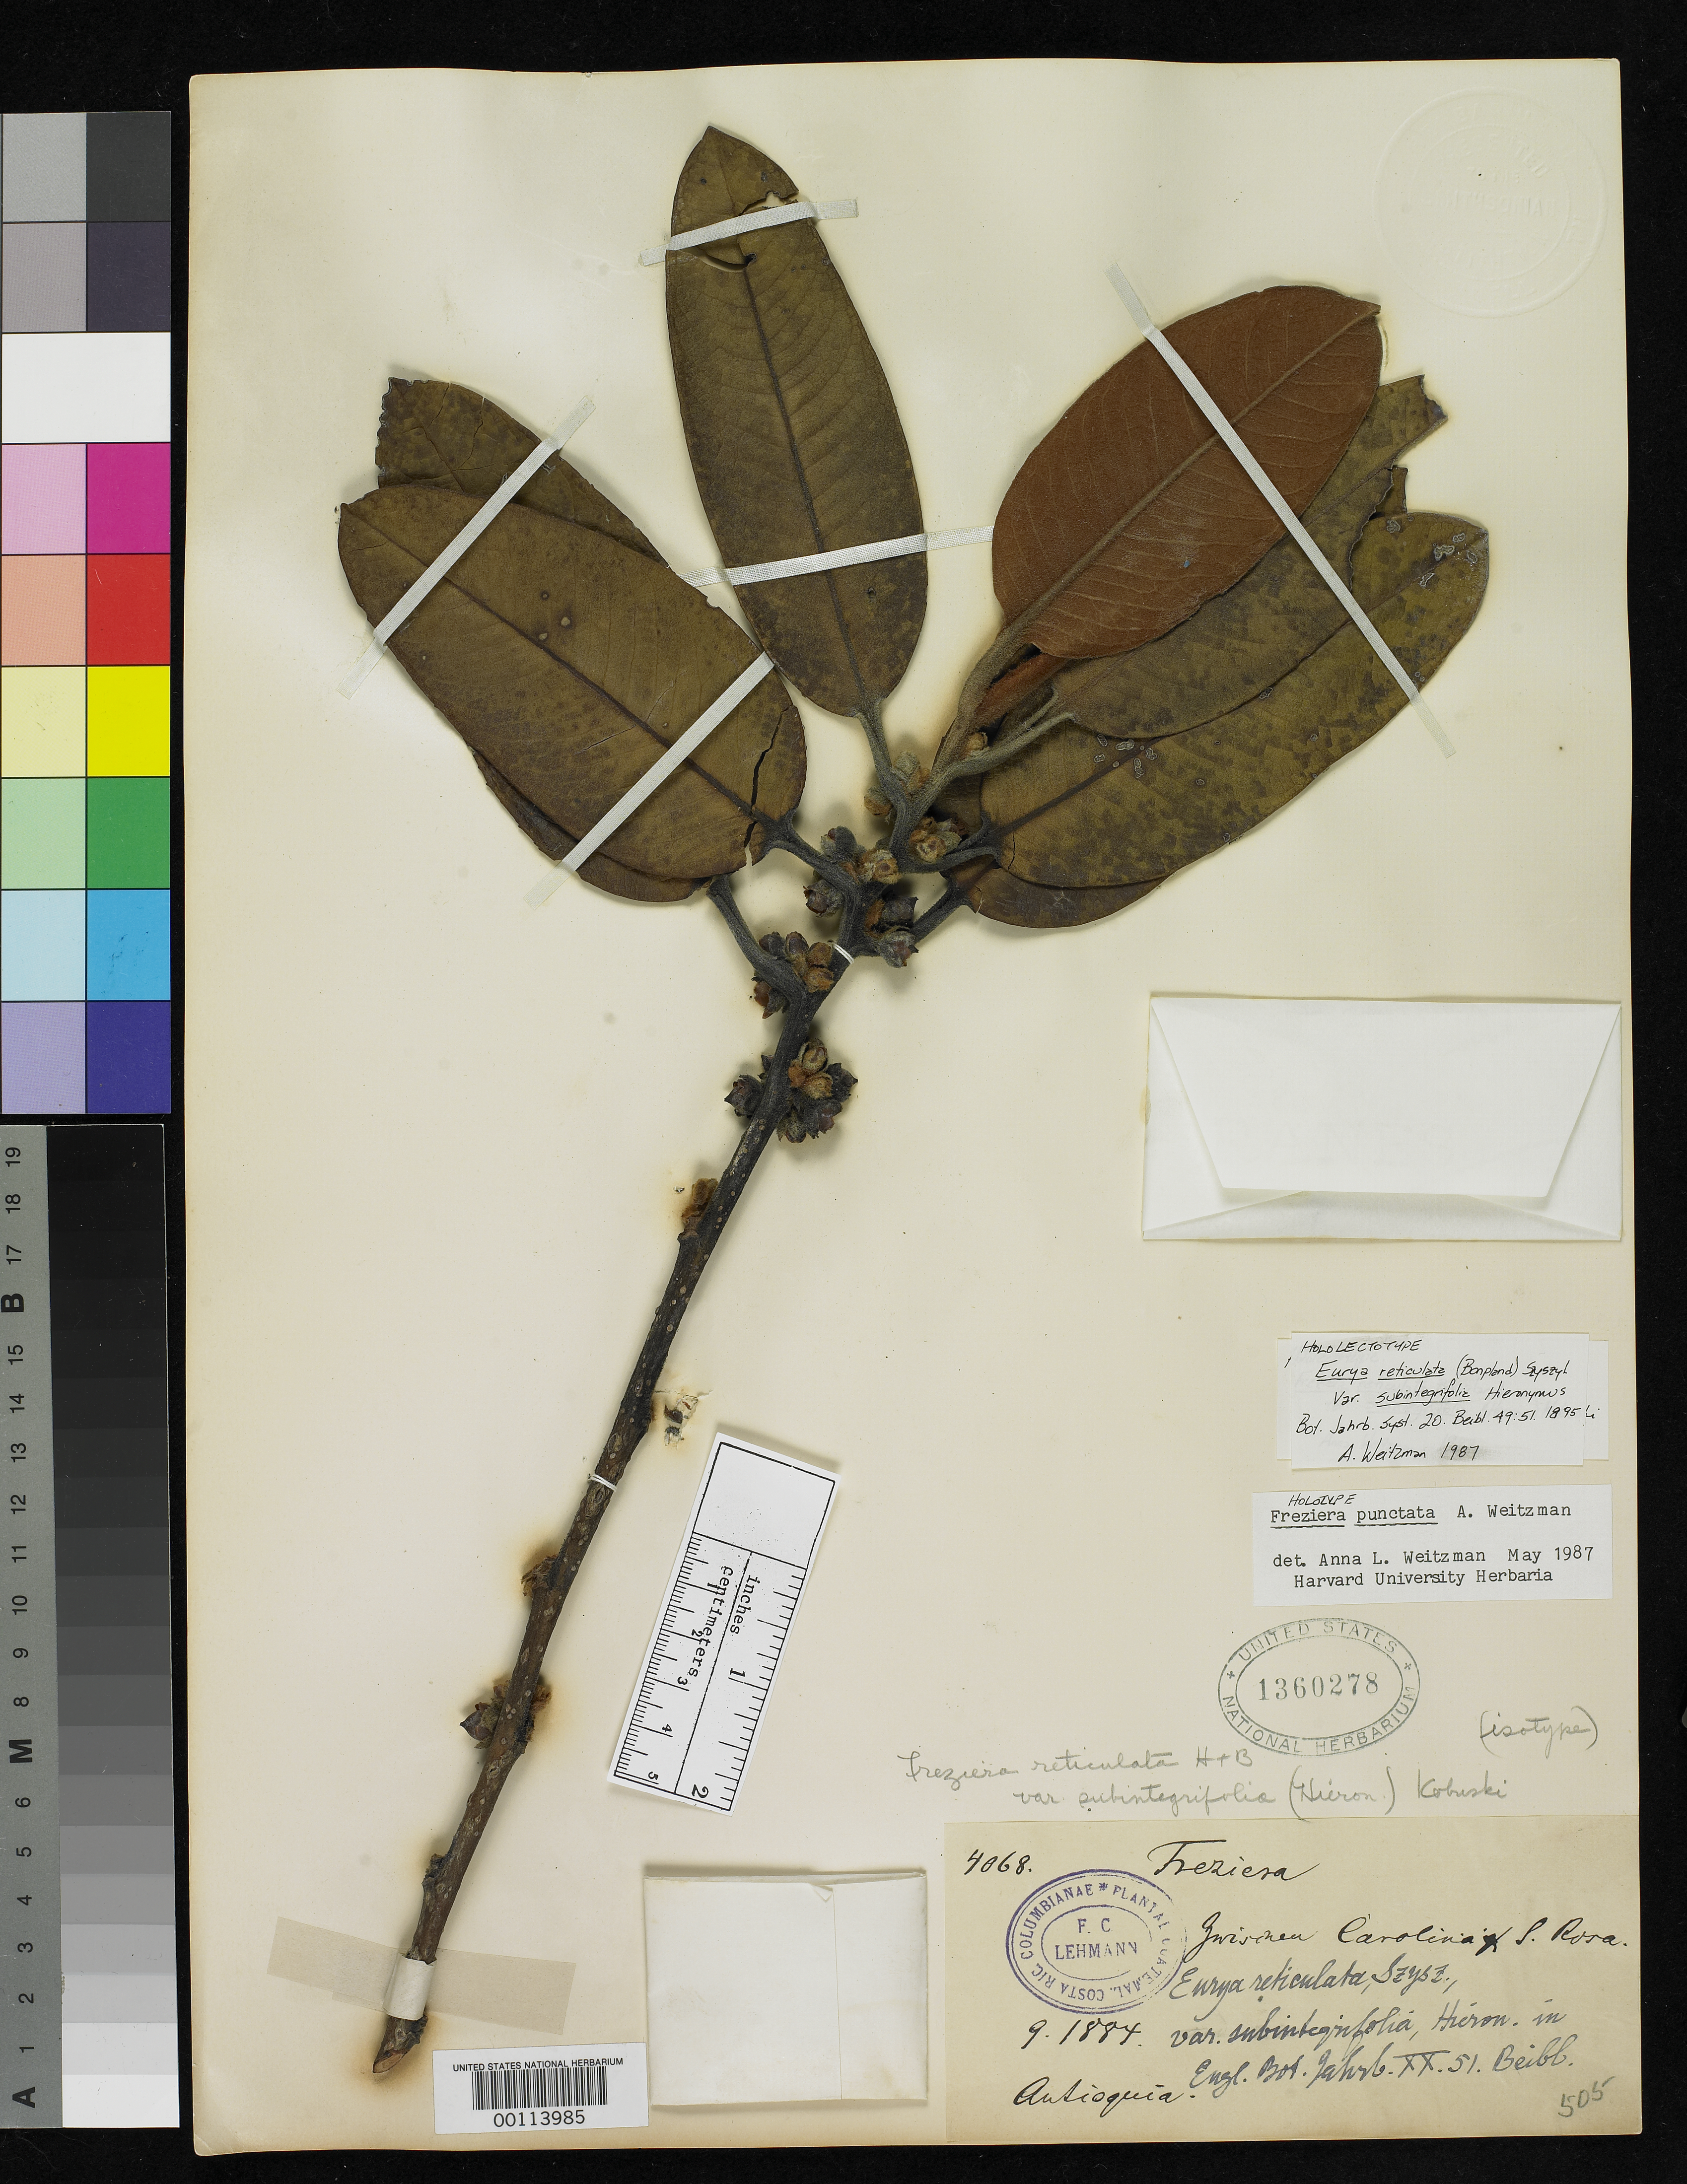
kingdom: Plantae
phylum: Tracheophyta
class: Magnoliopsida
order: Ericales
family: Pentaphylacaceae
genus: Eurya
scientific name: Eurya reticulata var. subintegrifolia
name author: Hieron.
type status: Voucher; Type Collection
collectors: F. C. Lehmann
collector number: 4068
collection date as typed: Sep 1884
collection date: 1884-09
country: Colombia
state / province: Antioquia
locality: Crescit inter Carolina et Santa Rosa.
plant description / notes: Annotated by A. Weitzman (1987) as "hololectotype", also as holotype of Freziera punctata Weitzman, both lectotypification & new taxon still unpublished as of Dec. 2016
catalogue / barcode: US 1360278